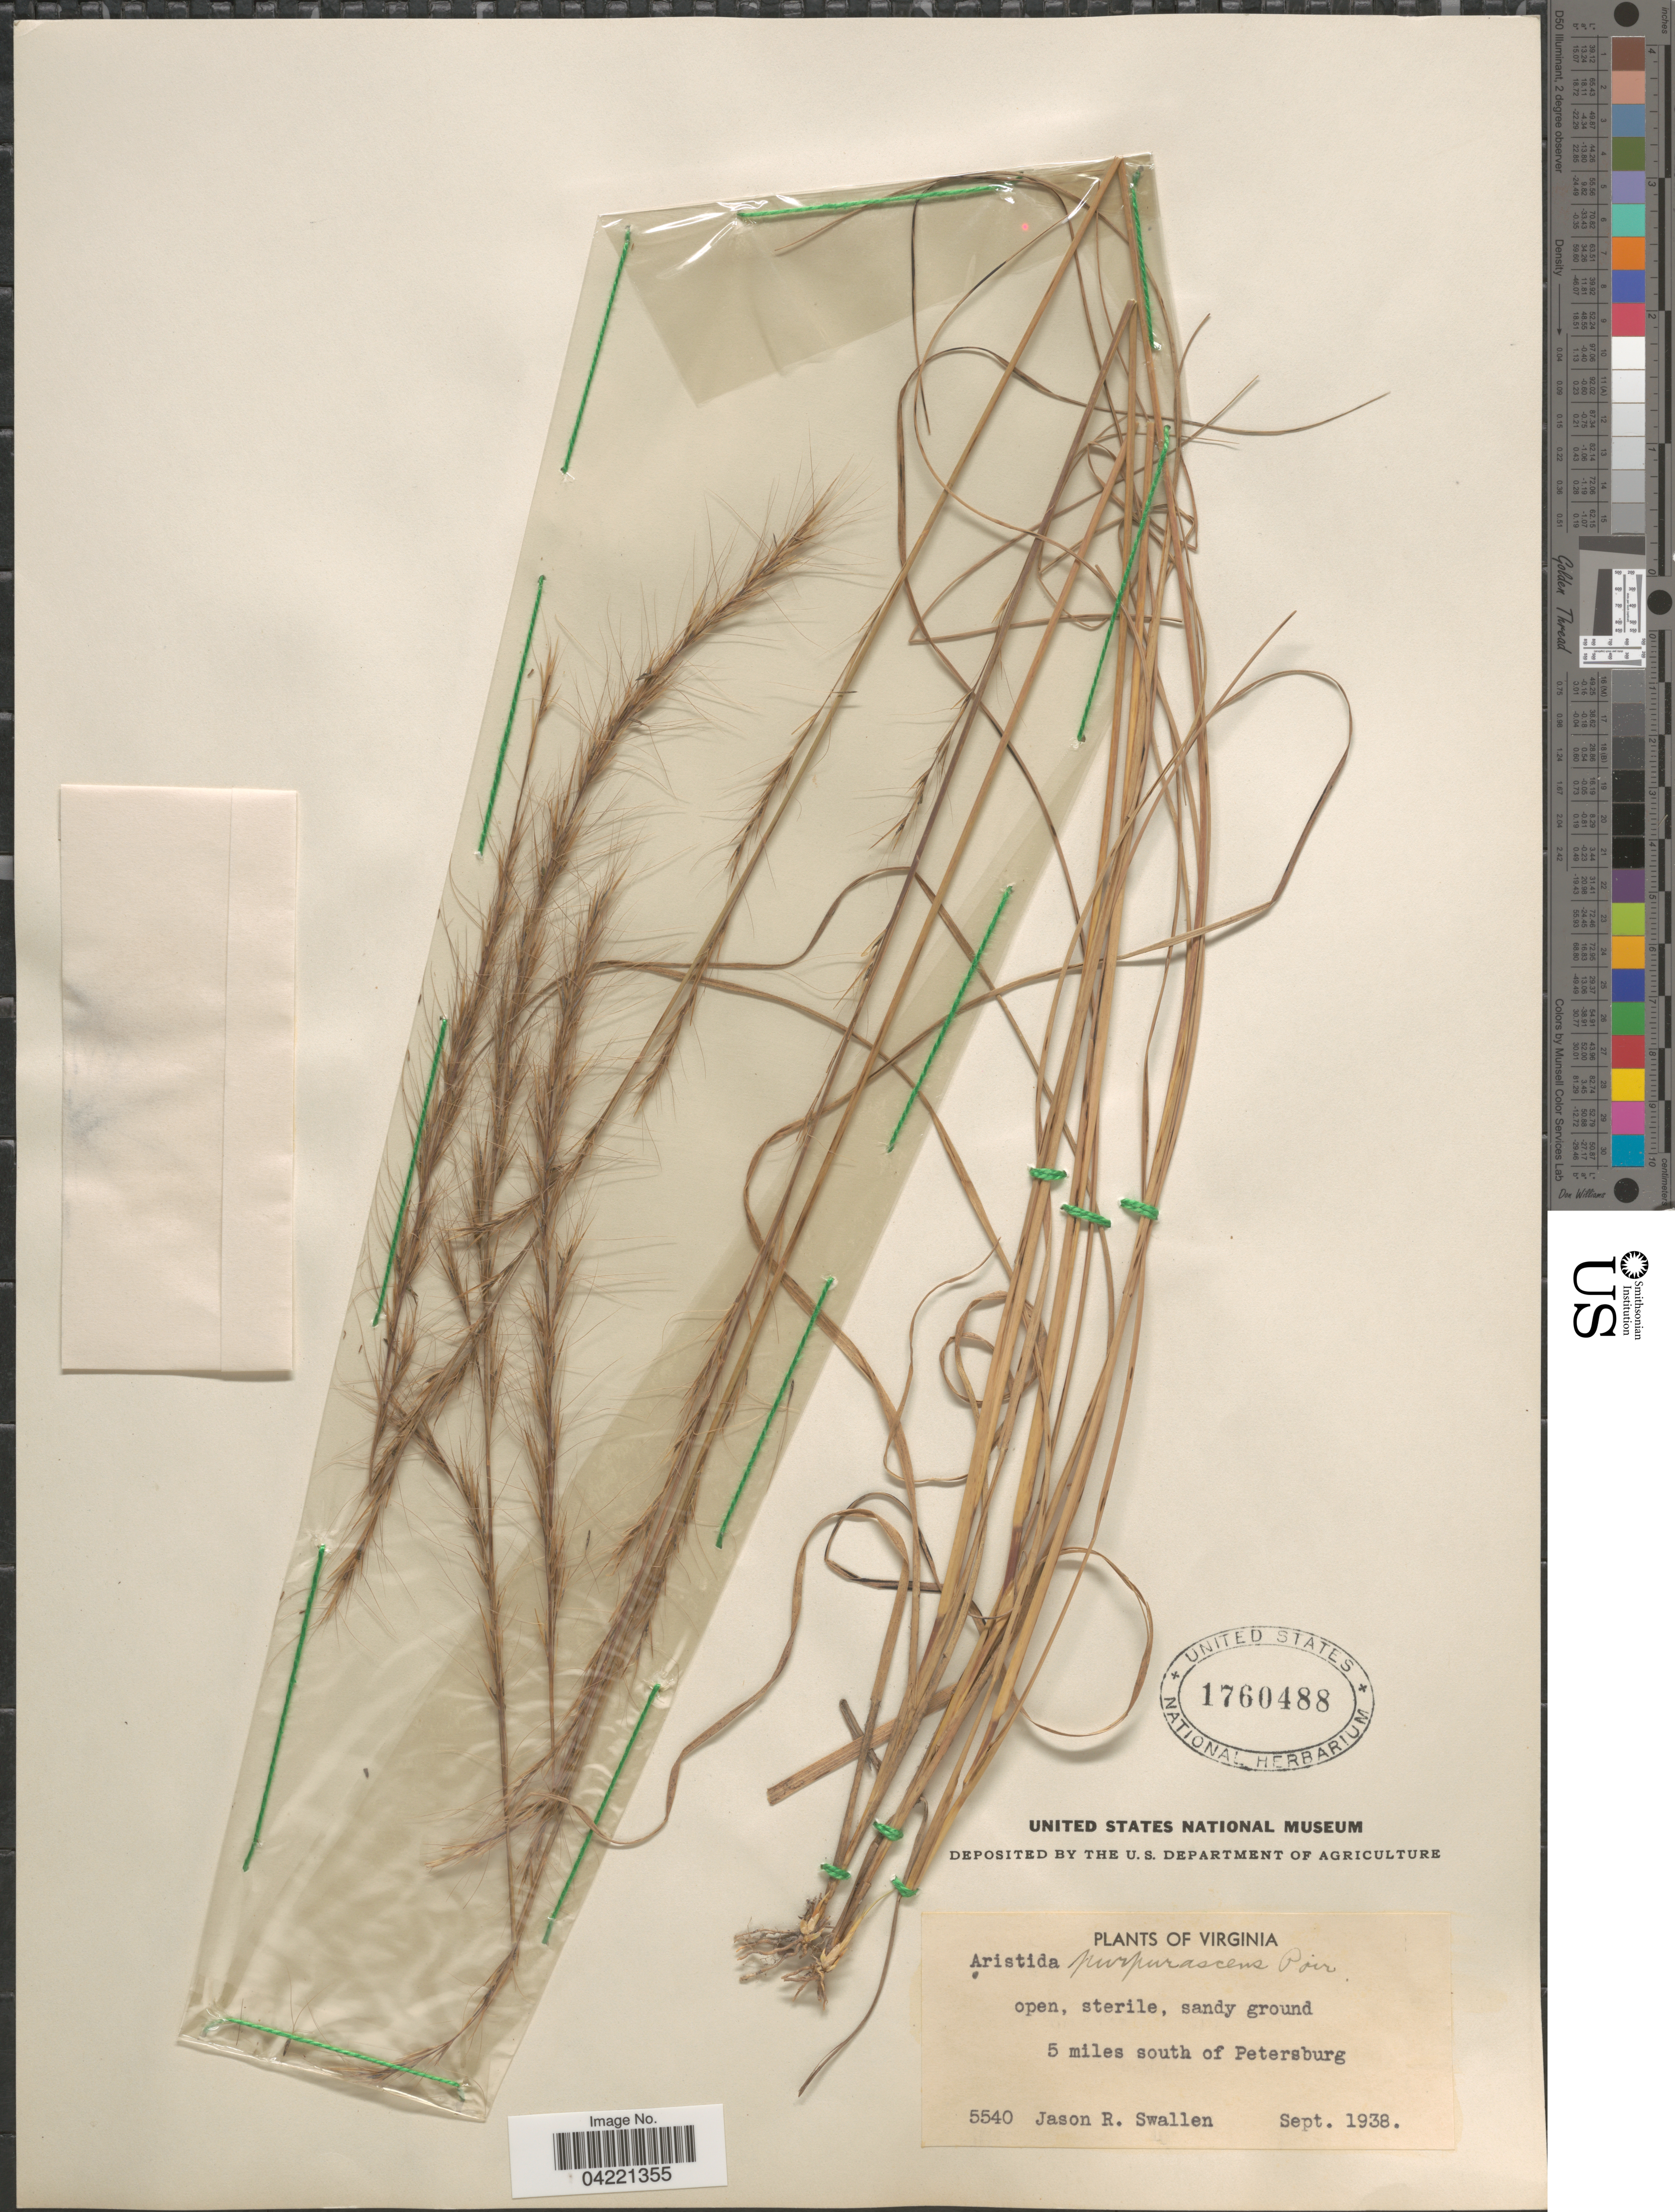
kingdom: Plantae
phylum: Tracheophyta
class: Liliopsida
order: Poales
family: Poaceae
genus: Aristida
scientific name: Aristida purpurascens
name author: Poir.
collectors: J. R. Swallen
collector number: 5540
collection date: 1938-09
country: United States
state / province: Virginia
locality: Open, sterile, sandy ground 5 miles south of Petersburg.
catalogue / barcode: US 1760488